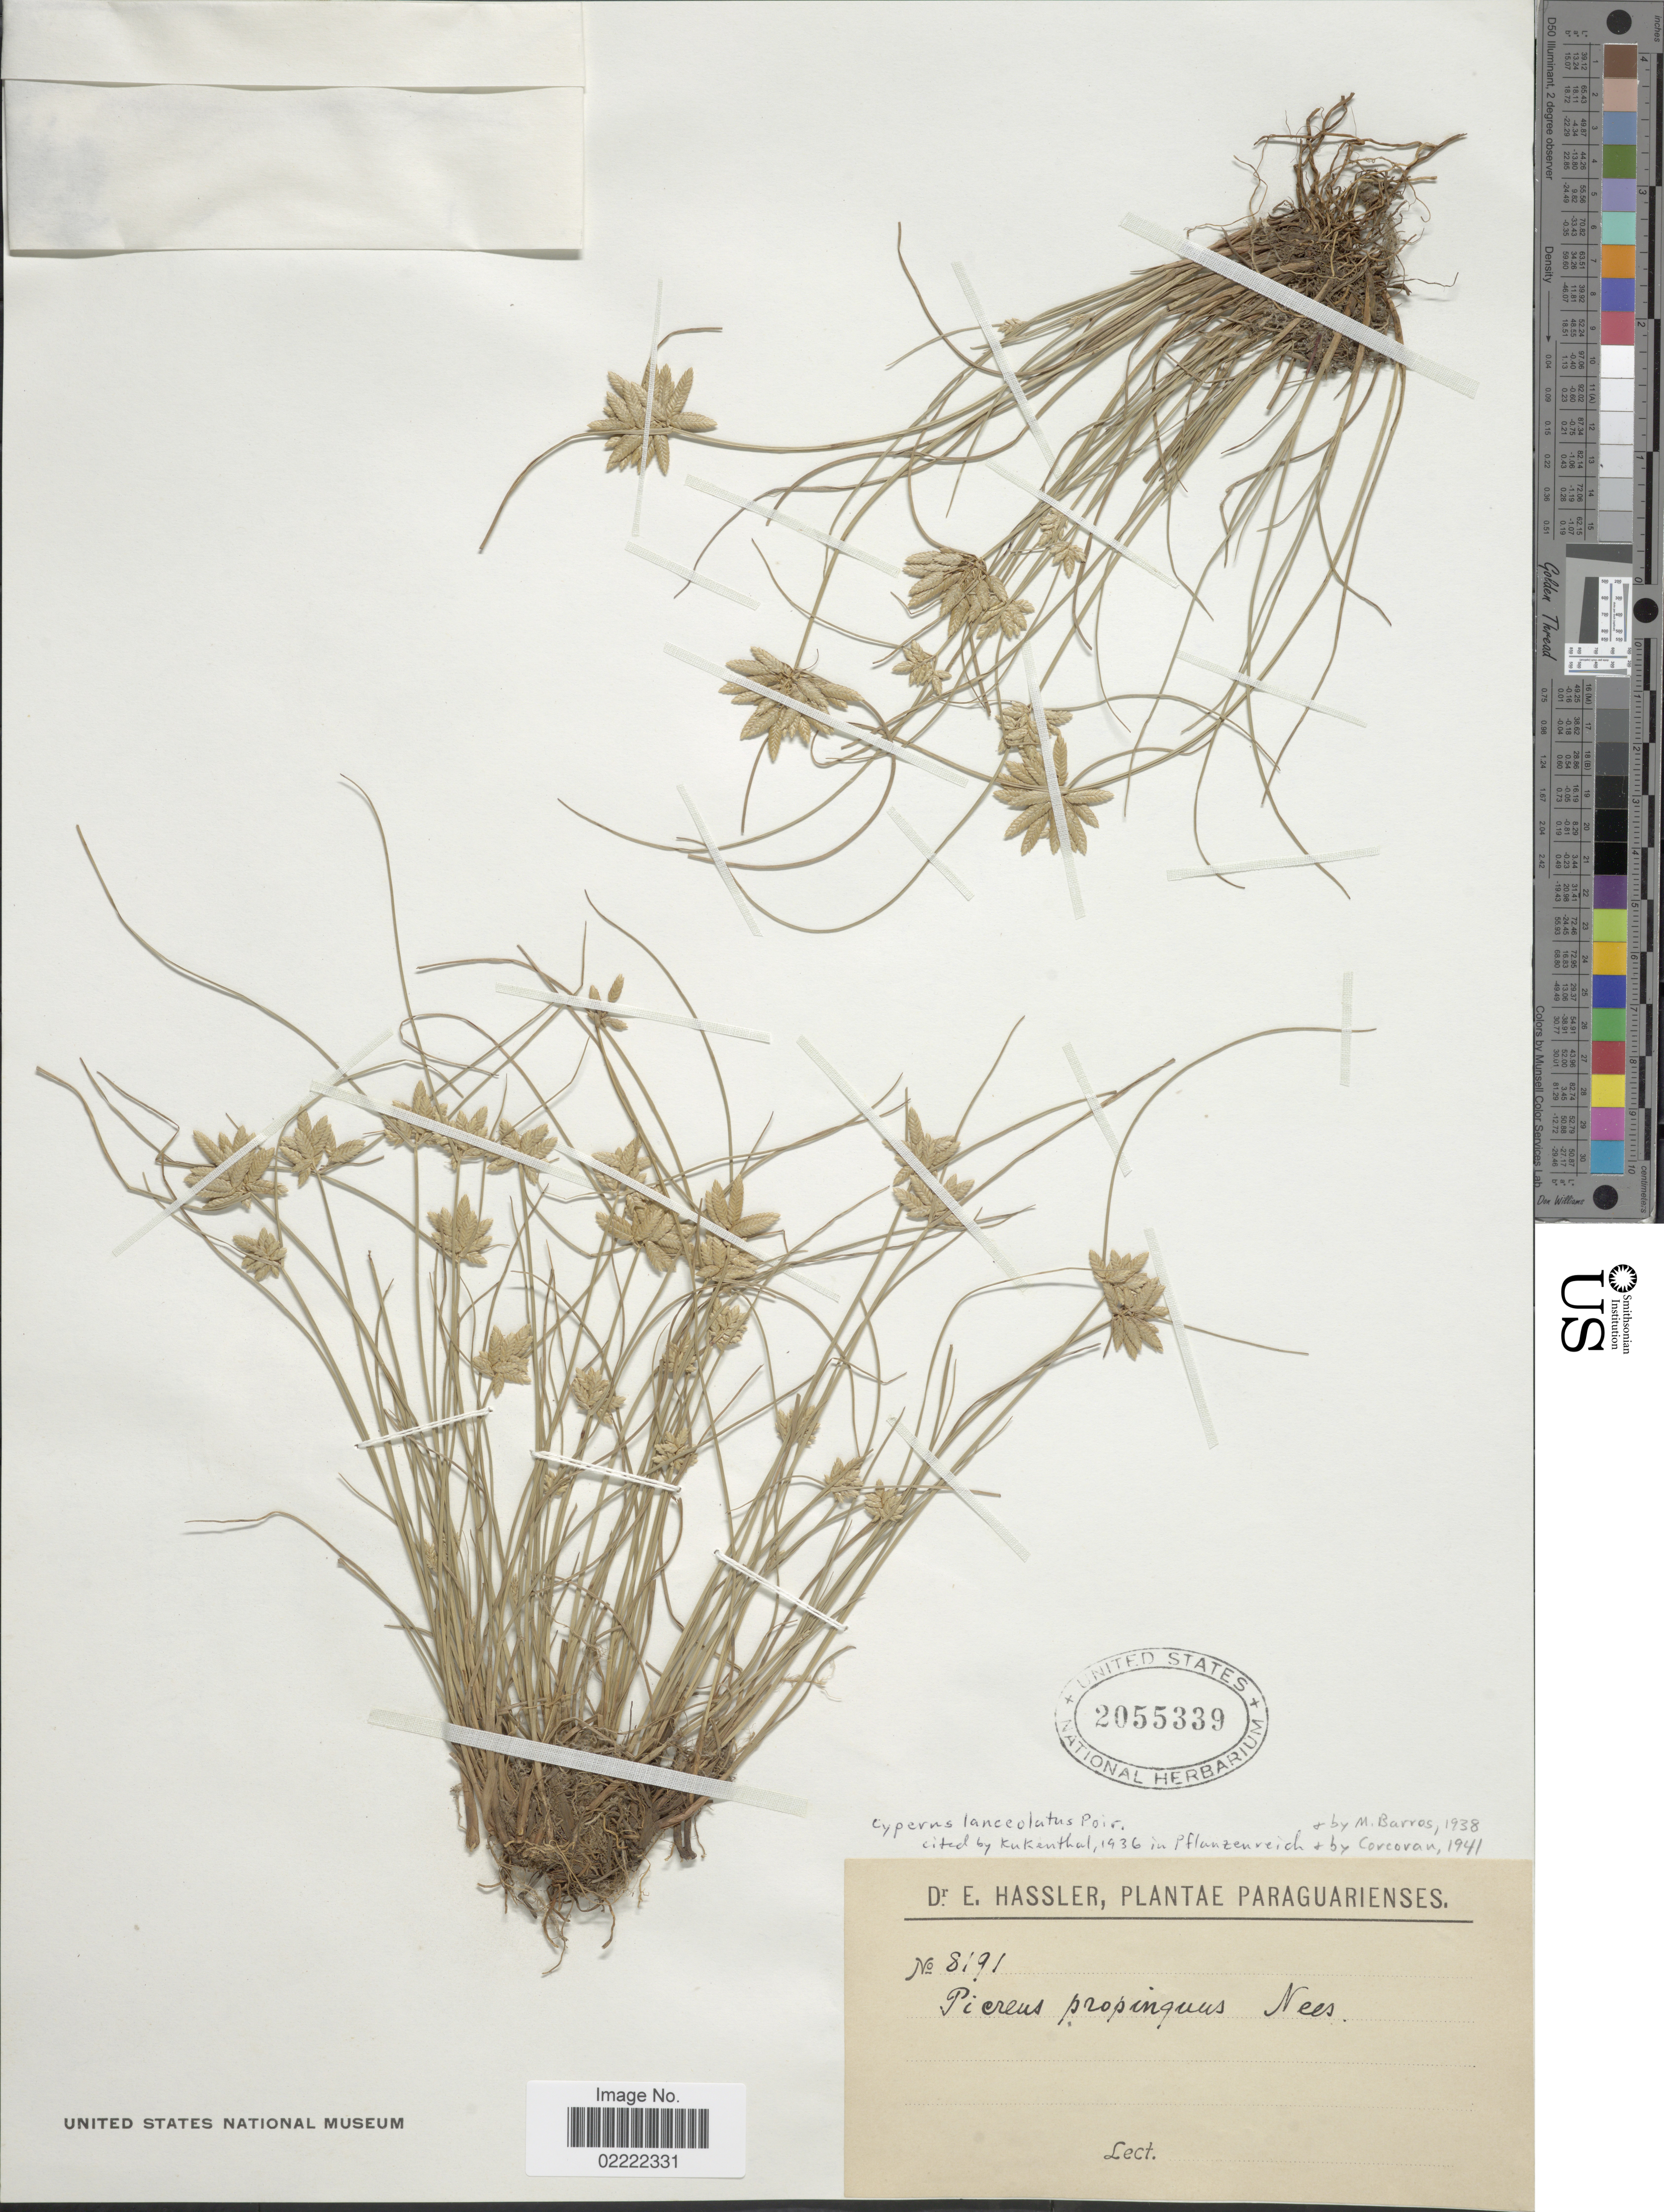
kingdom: Plantae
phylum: Tracheophyta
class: Liliopsida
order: Poales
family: Cyperaceae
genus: Cyperus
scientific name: Cyperus lanceolatus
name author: Poir.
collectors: E. Hassler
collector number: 8191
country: Paraguay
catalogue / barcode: US 2055339